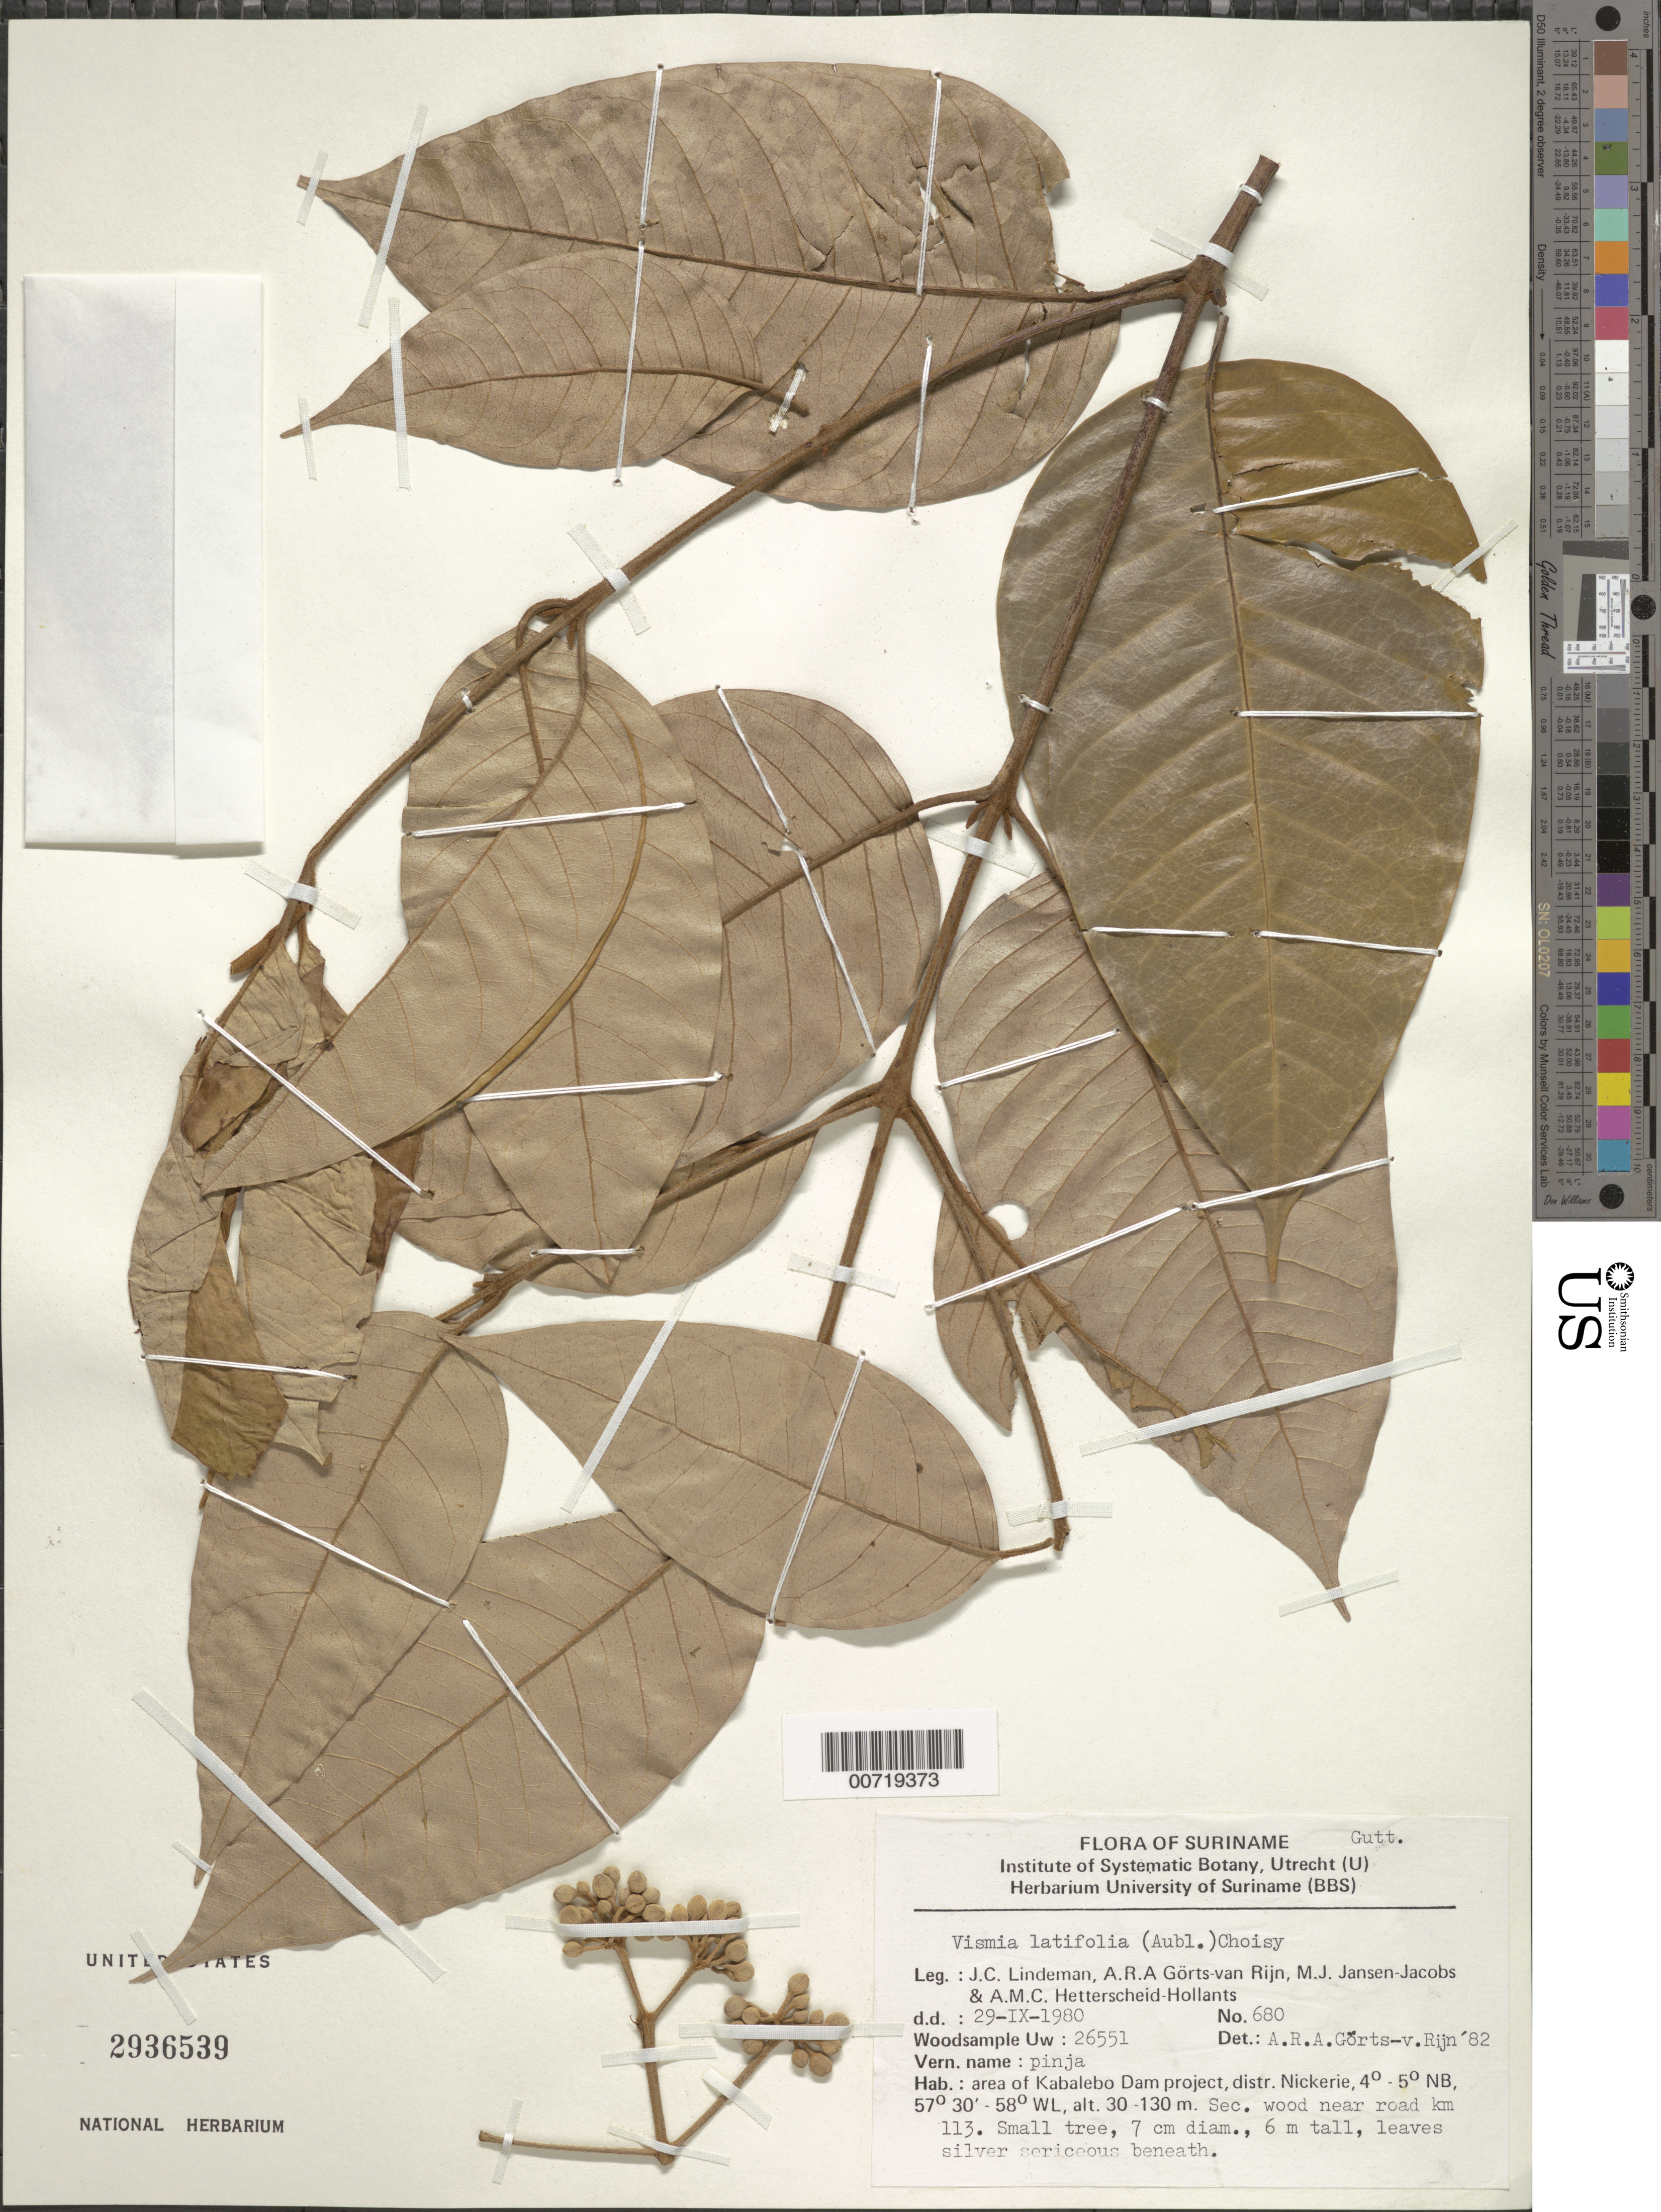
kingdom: Plantae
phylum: Tracheophyta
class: Magnoliopsida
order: Malpighiales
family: Hypericaceae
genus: Vismia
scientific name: Vismia latifolia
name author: (Aubl.) Choisy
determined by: Görts-van Rijn, A. R. A.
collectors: J. C. Lindeman, A. .R. A. Görts-van Rijn, M. J. Jansen-Jacobs & A. Hetterscheid-Hollants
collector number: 80 680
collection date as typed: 29-Sep-80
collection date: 1980-09-29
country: Suriname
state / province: Nickerie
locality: Kabalebo Dam project area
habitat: Near road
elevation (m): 30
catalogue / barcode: US 2936539